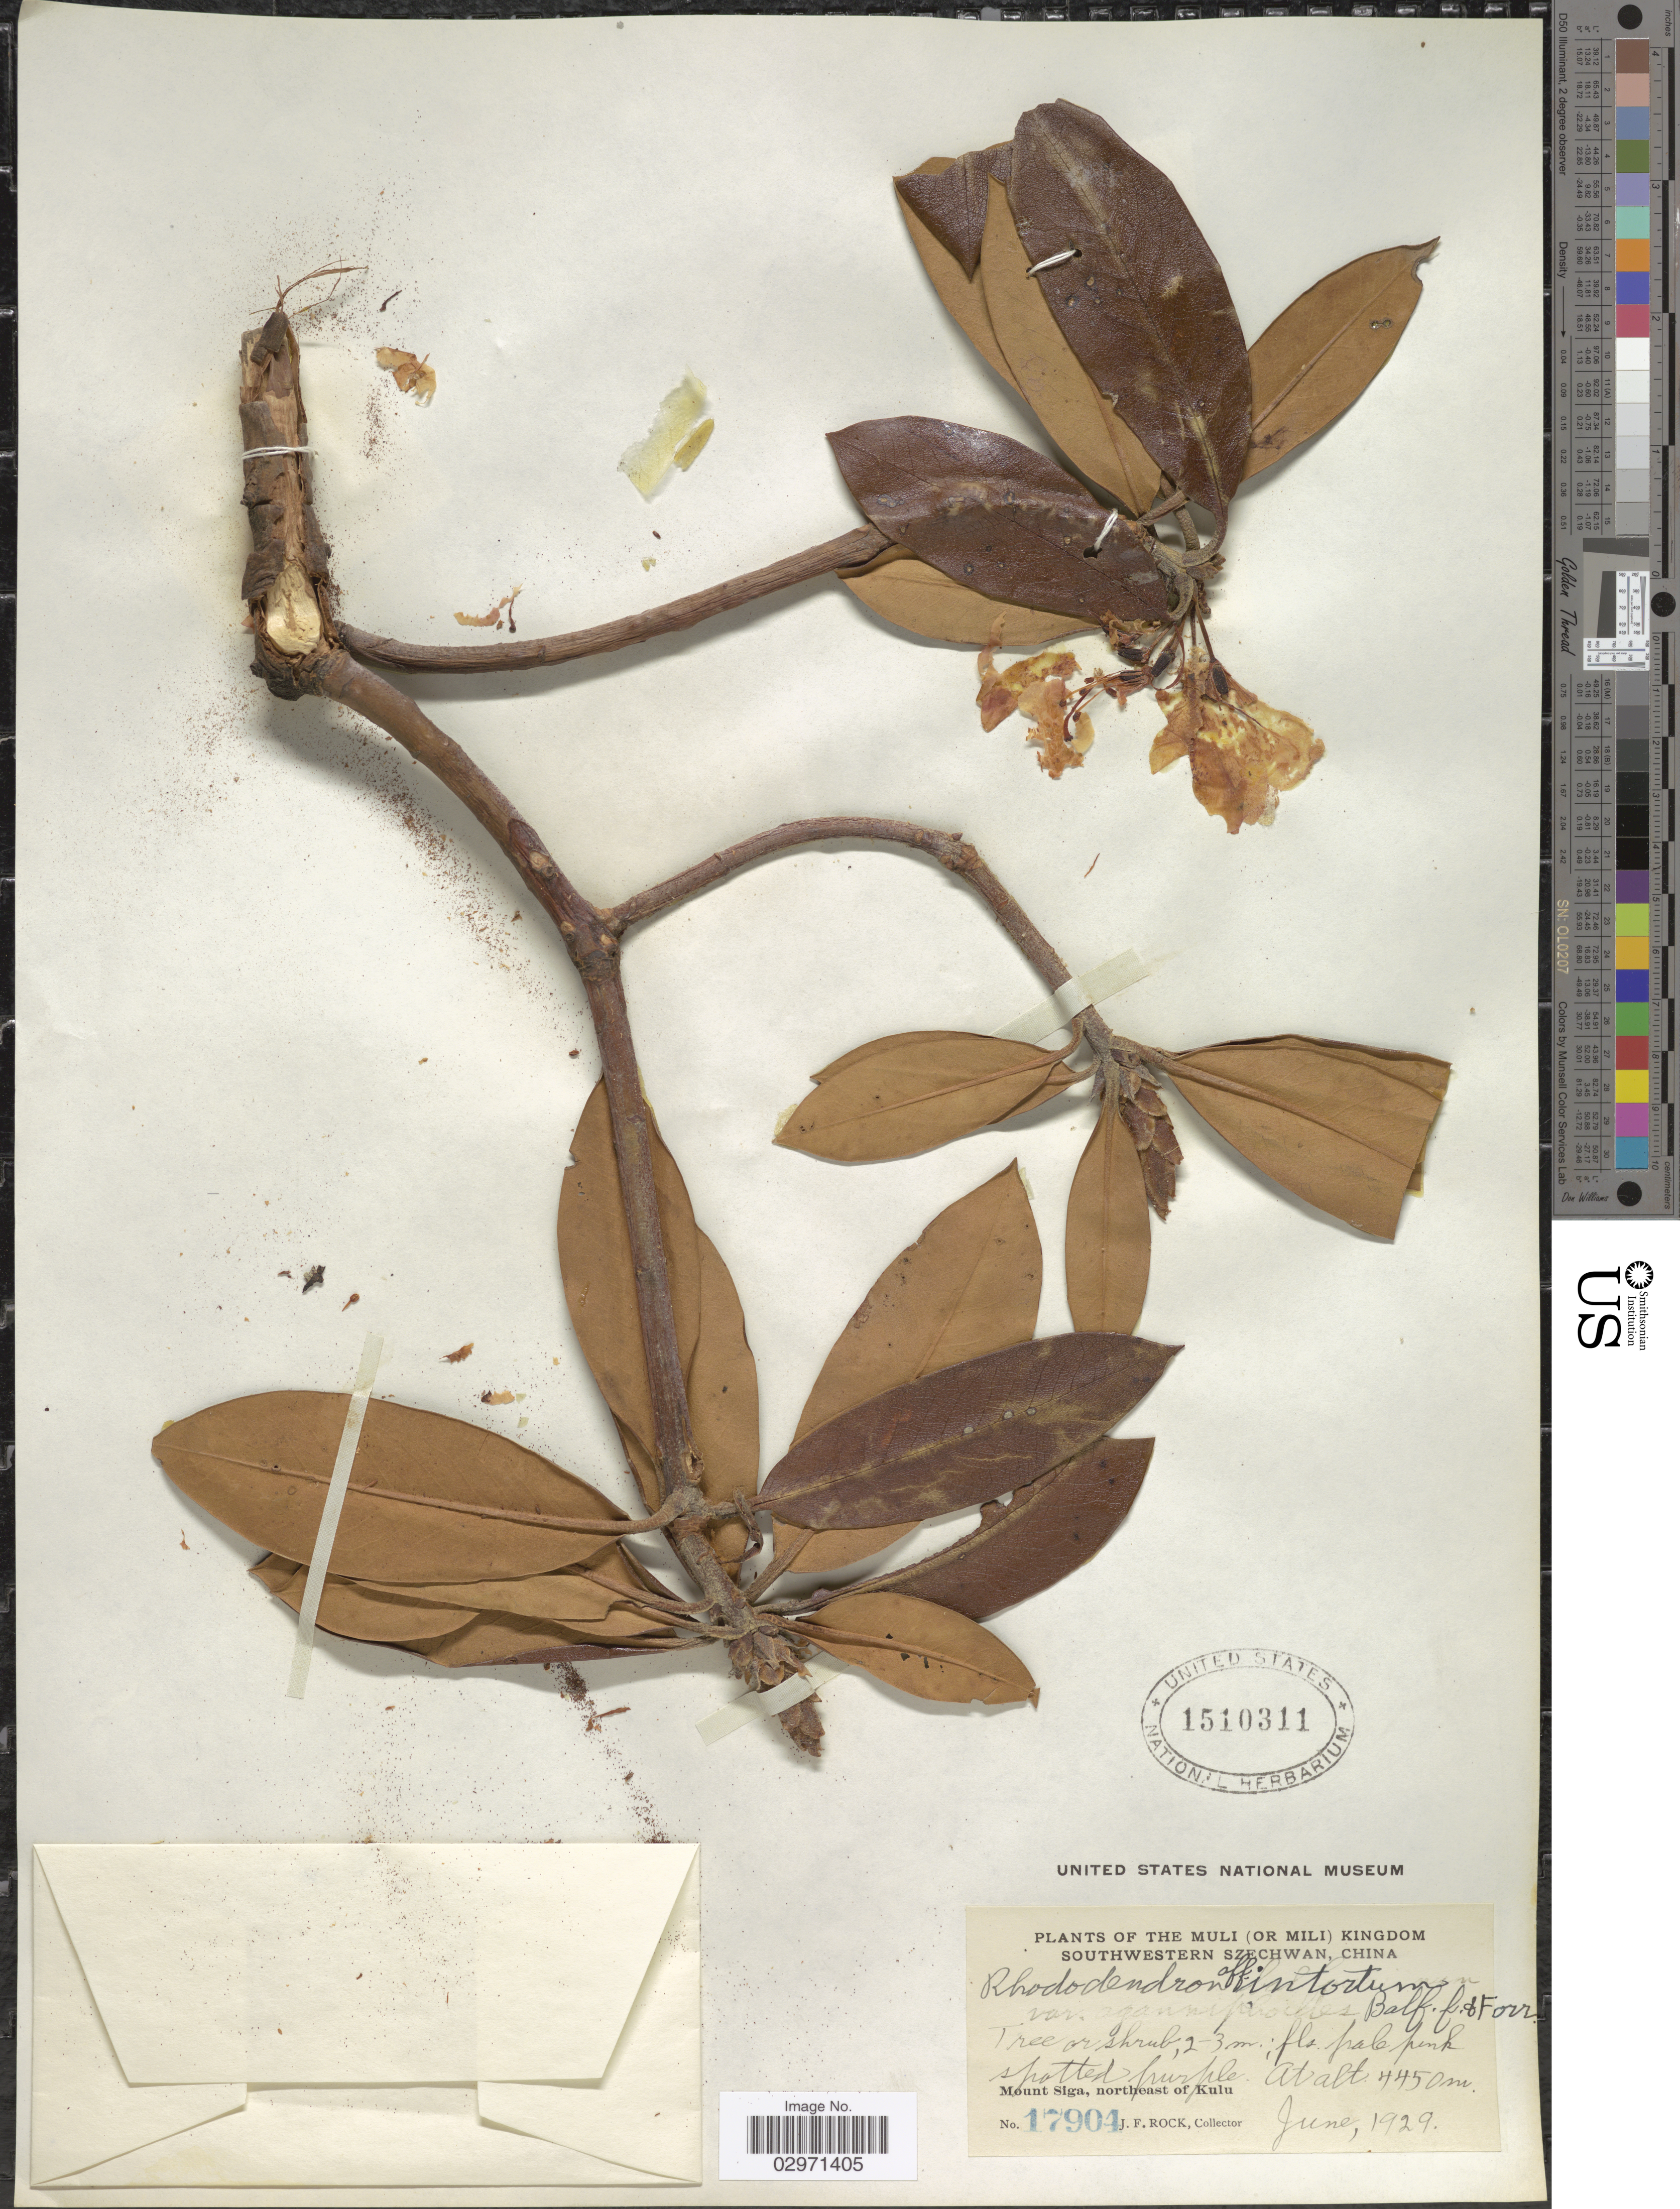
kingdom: Plantae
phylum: Tracheophyta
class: Magnoliopsida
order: Ericales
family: Ericaceae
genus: Rhododendron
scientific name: Rhododendron intortum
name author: Balf. f. & Forrest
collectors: J. Rock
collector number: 17904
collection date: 1929-06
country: China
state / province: Sichuan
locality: Muli (Or Mili) Kingdom Southwestern Szechwan. Mount Siga, northeast of Kulu.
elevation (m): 4450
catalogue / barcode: US 1510311